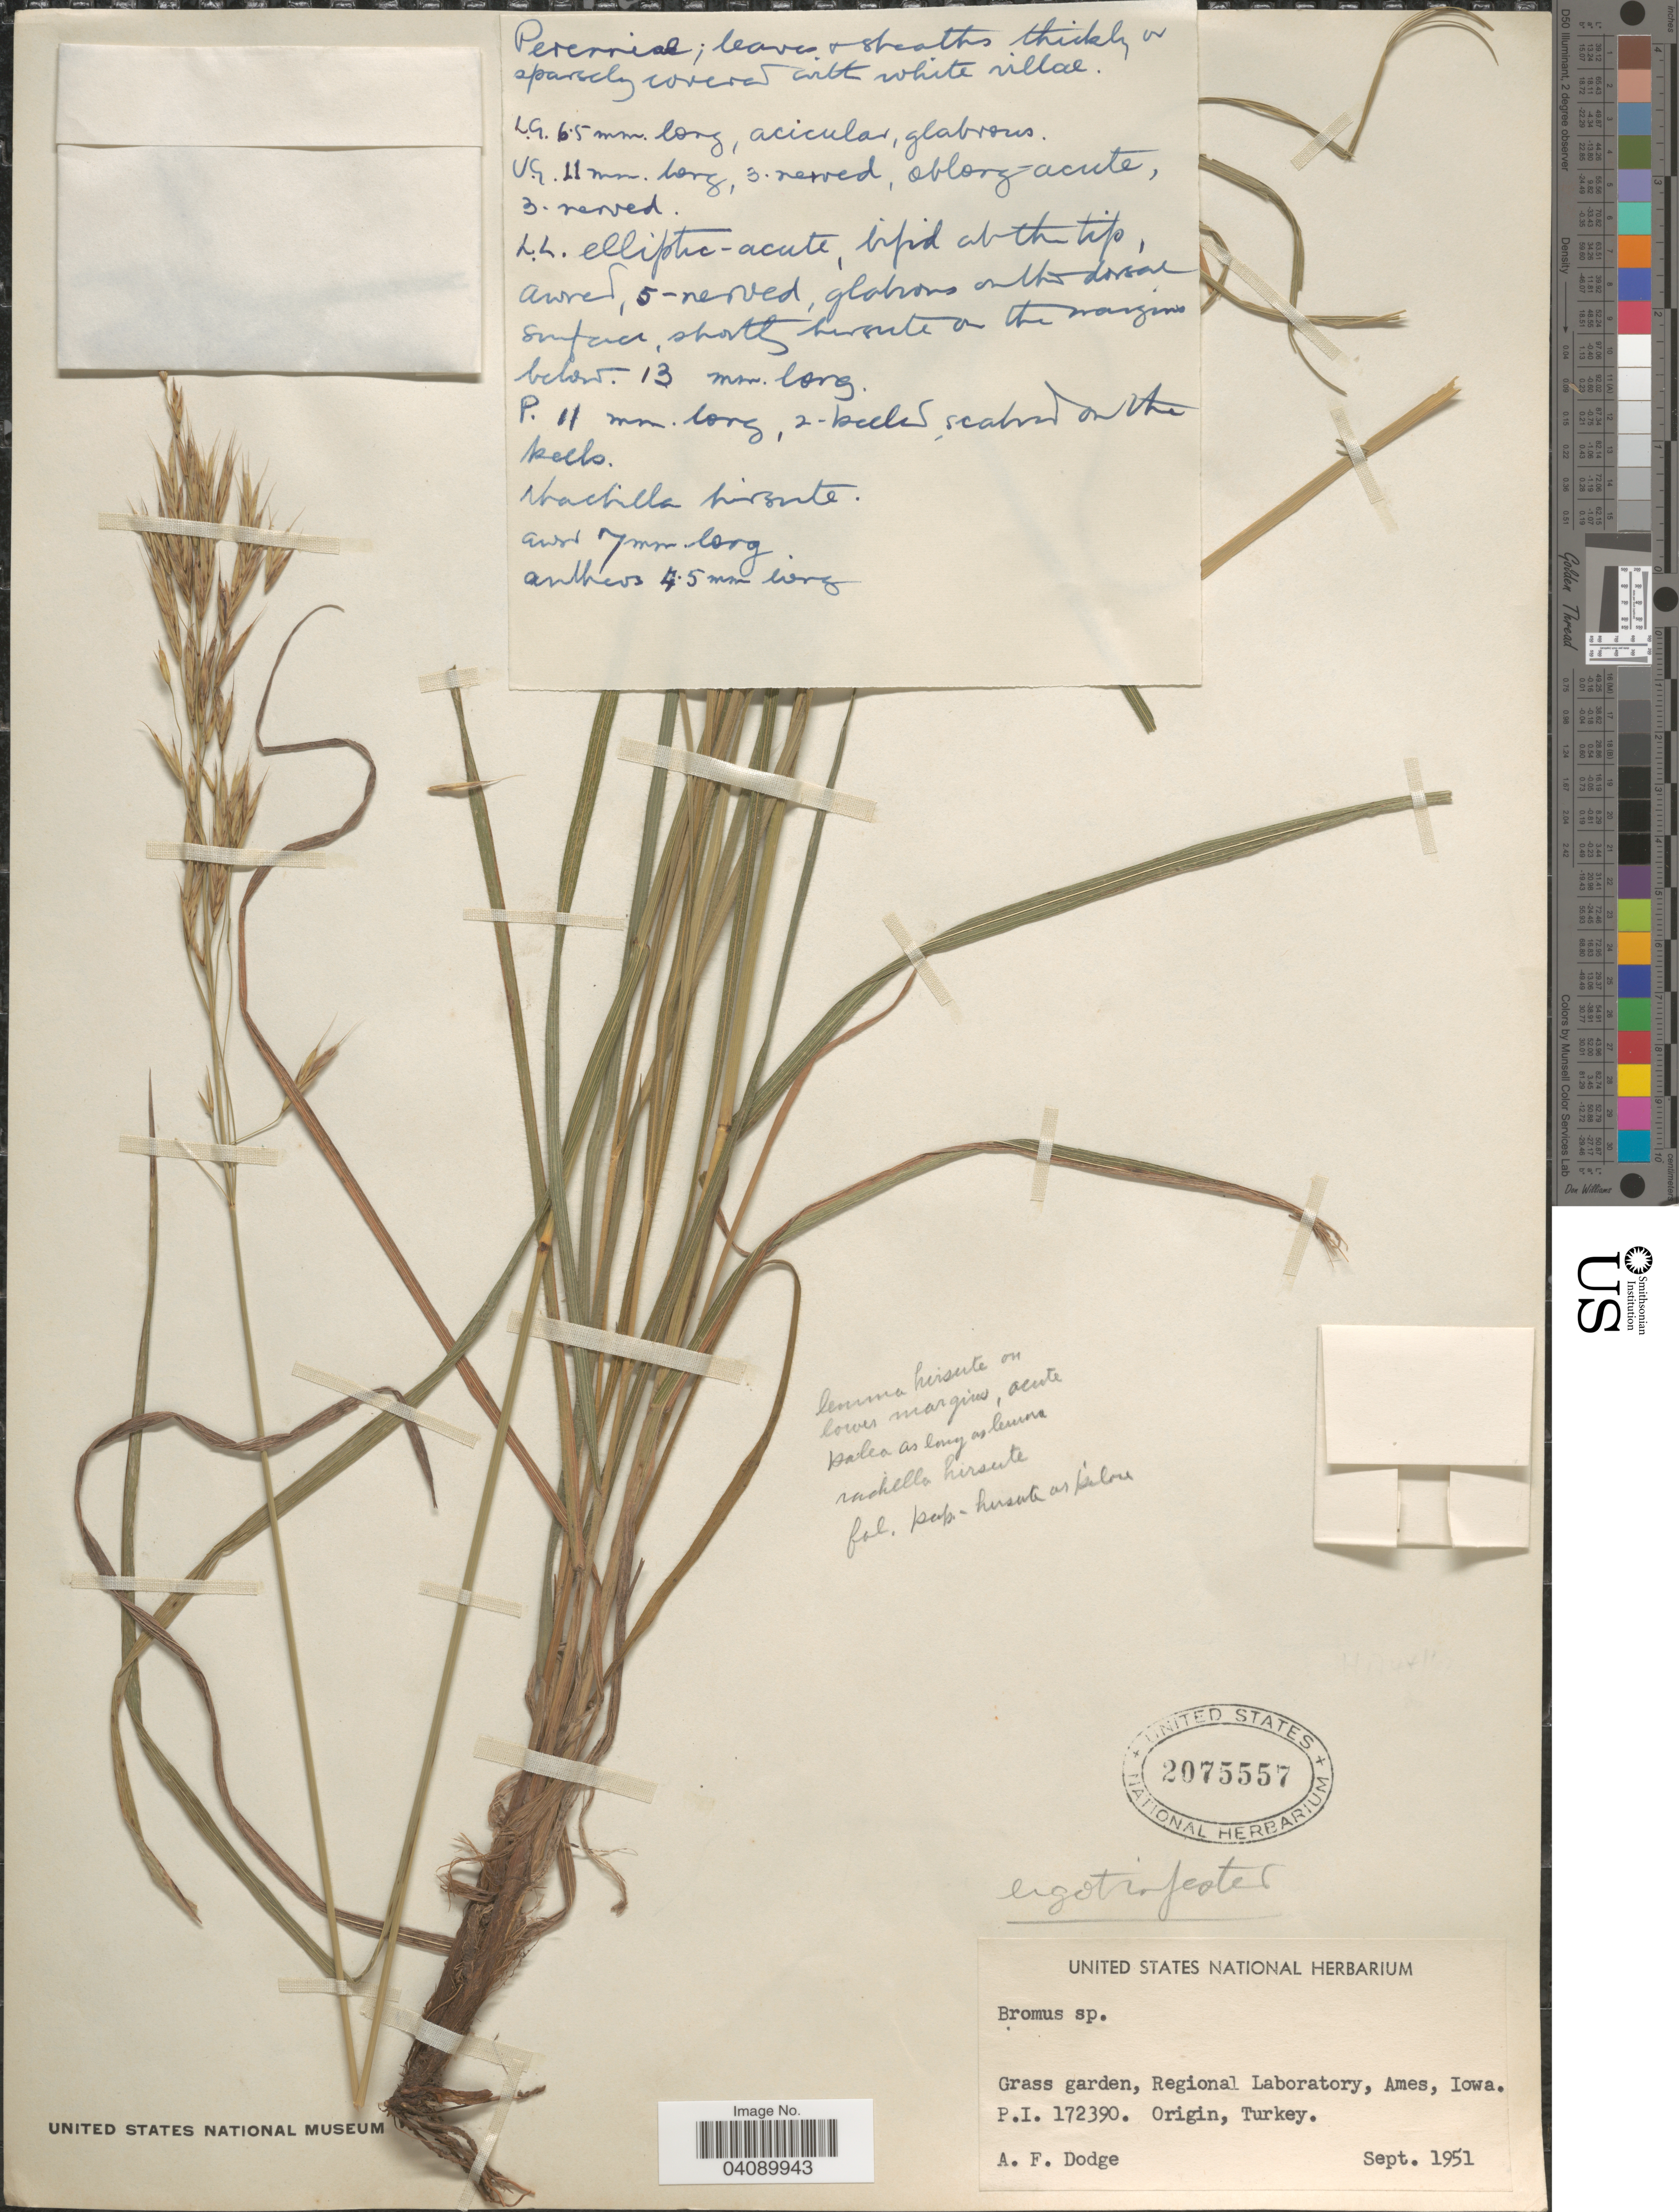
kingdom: Plantae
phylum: Tracheophyta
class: Liliopsida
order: Poales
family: Poaceae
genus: Bromus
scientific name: Bromus sp.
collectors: A. Dodge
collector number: P.I. 172390?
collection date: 1951-09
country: United States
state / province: Iowa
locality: Grass Garden, Regional Laboratory, Ames.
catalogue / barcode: US 2075557